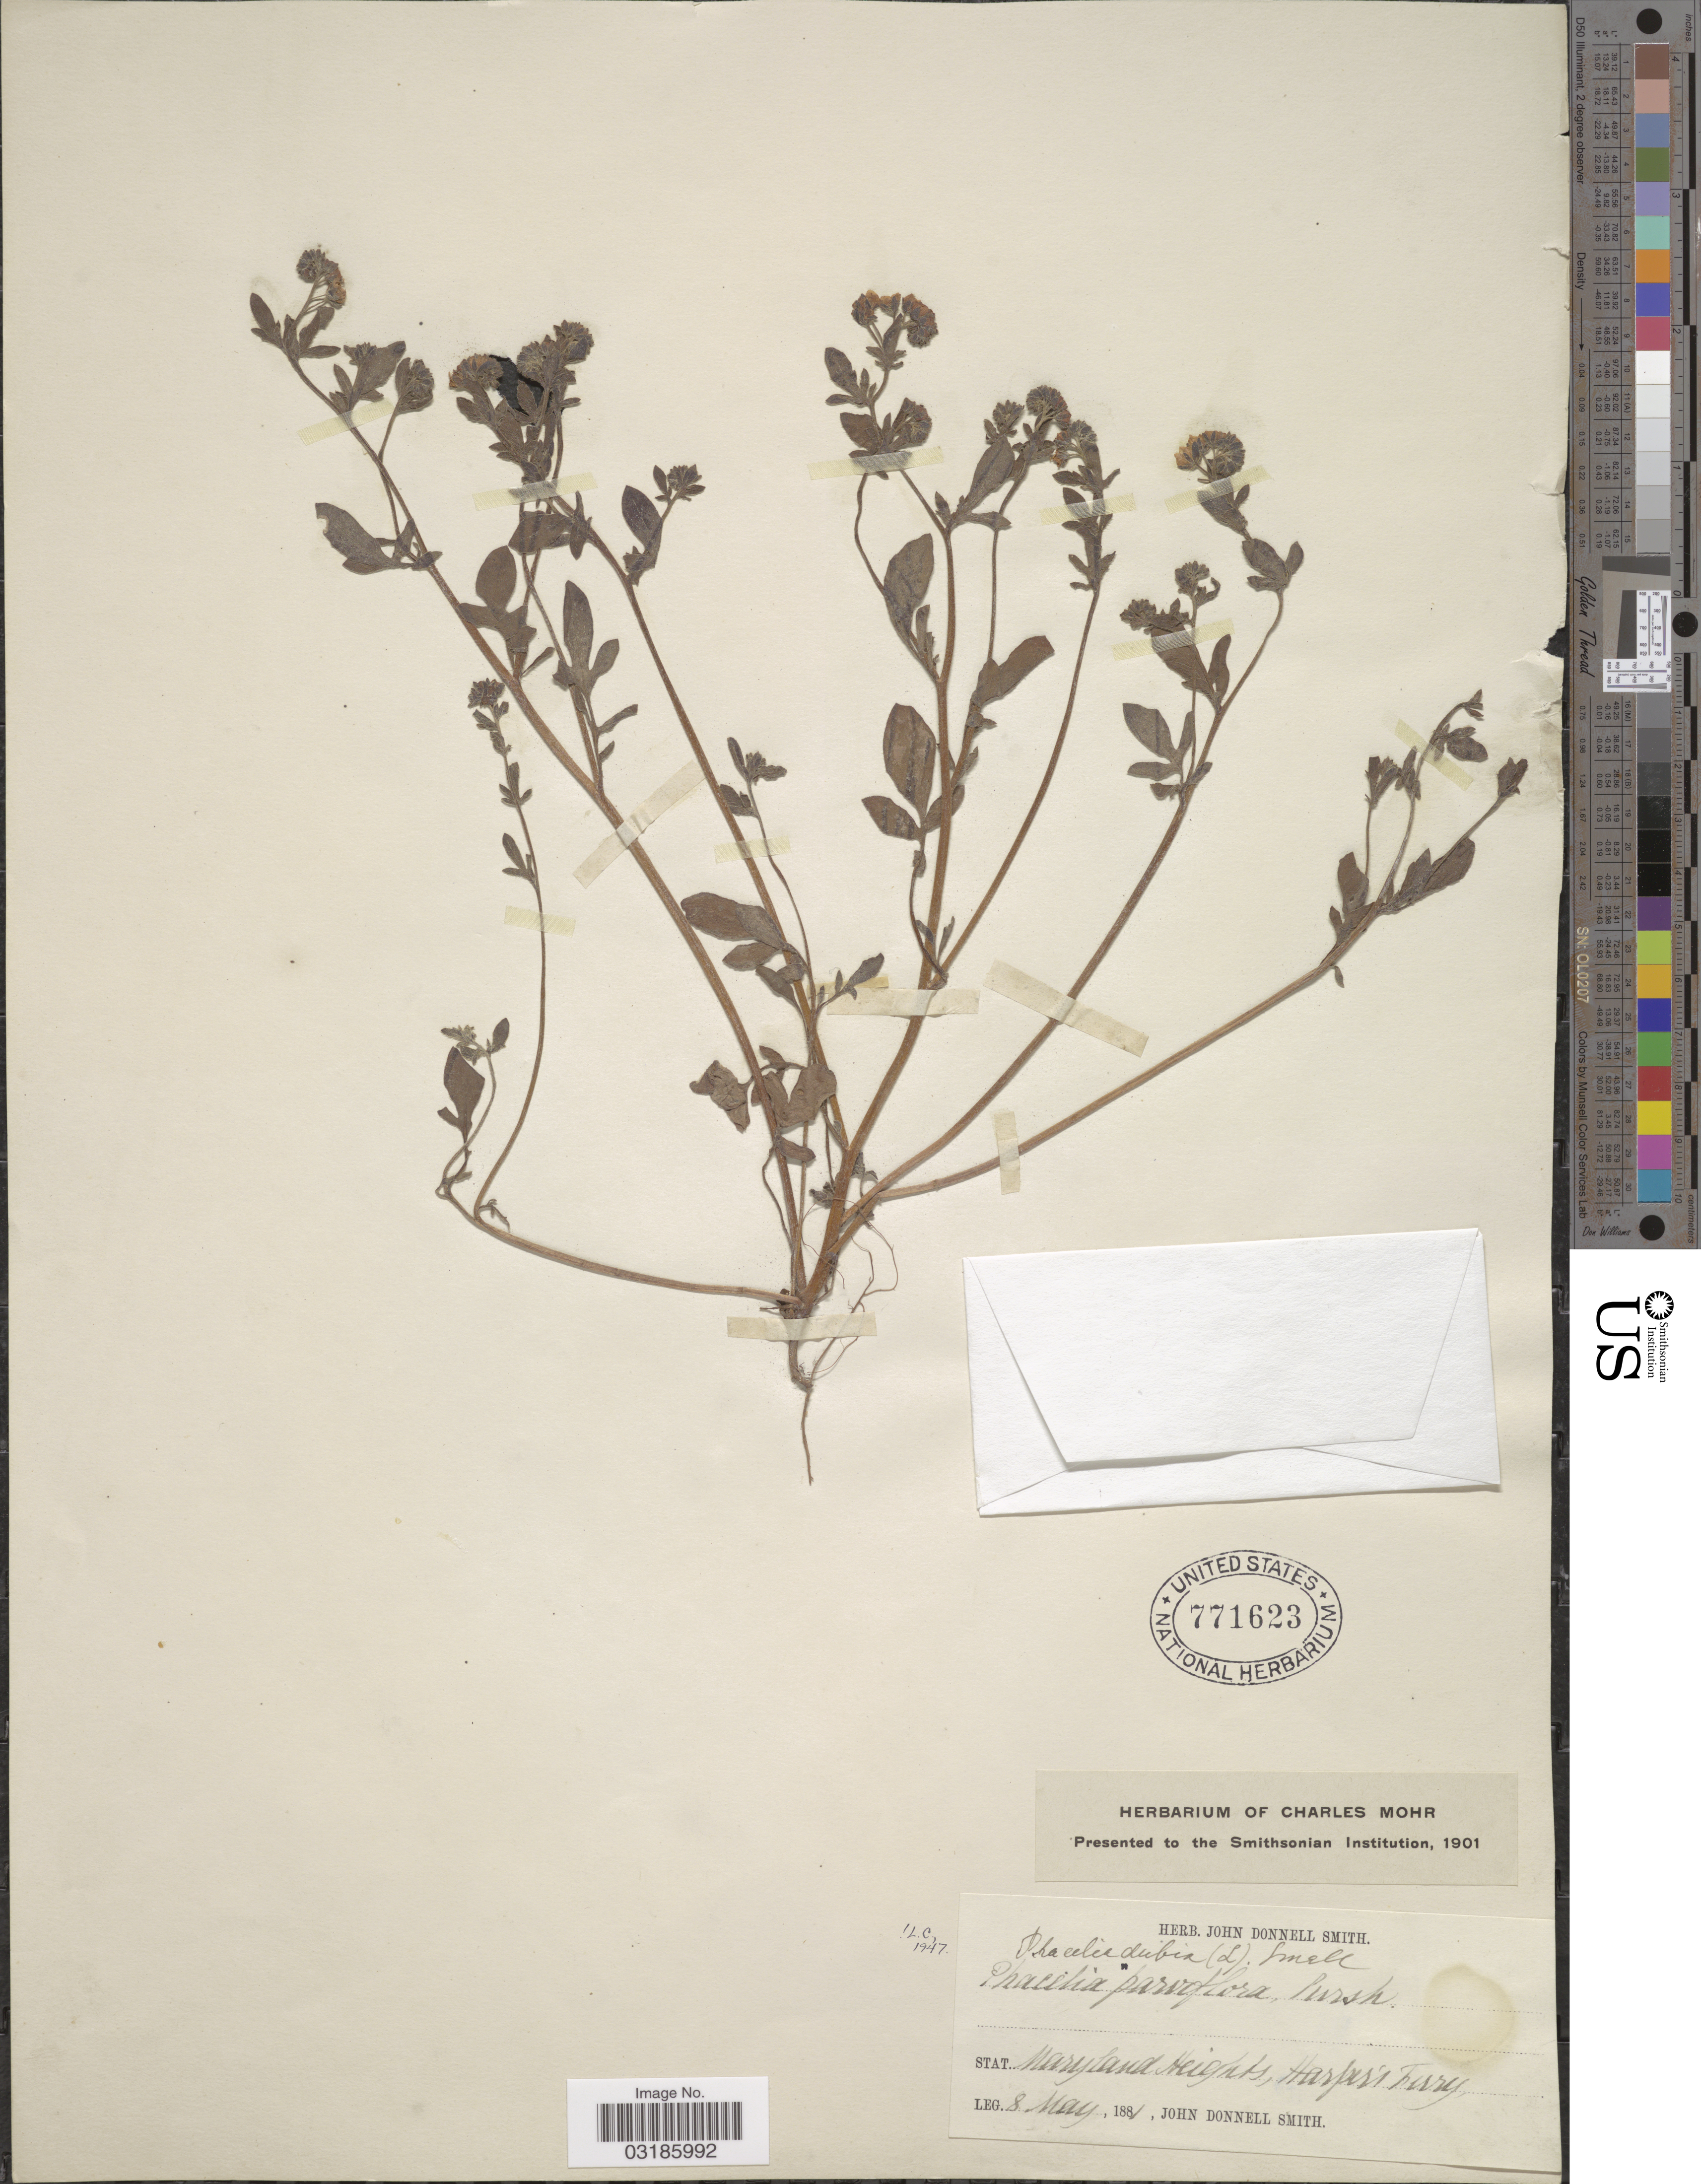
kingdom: Plantae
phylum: Tracheophyta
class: Magnoliopsida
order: Boraginales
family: Hydrophyllaceae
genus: Phacelia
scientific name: Phacelia dubia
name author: (L.) Trel.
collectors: J. Donnell Smith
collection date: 1881-05-08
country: United States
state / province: Maryland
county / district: Washington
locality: Stat. Maryland Heights, Harper's Ferry.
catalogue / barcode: US 771623